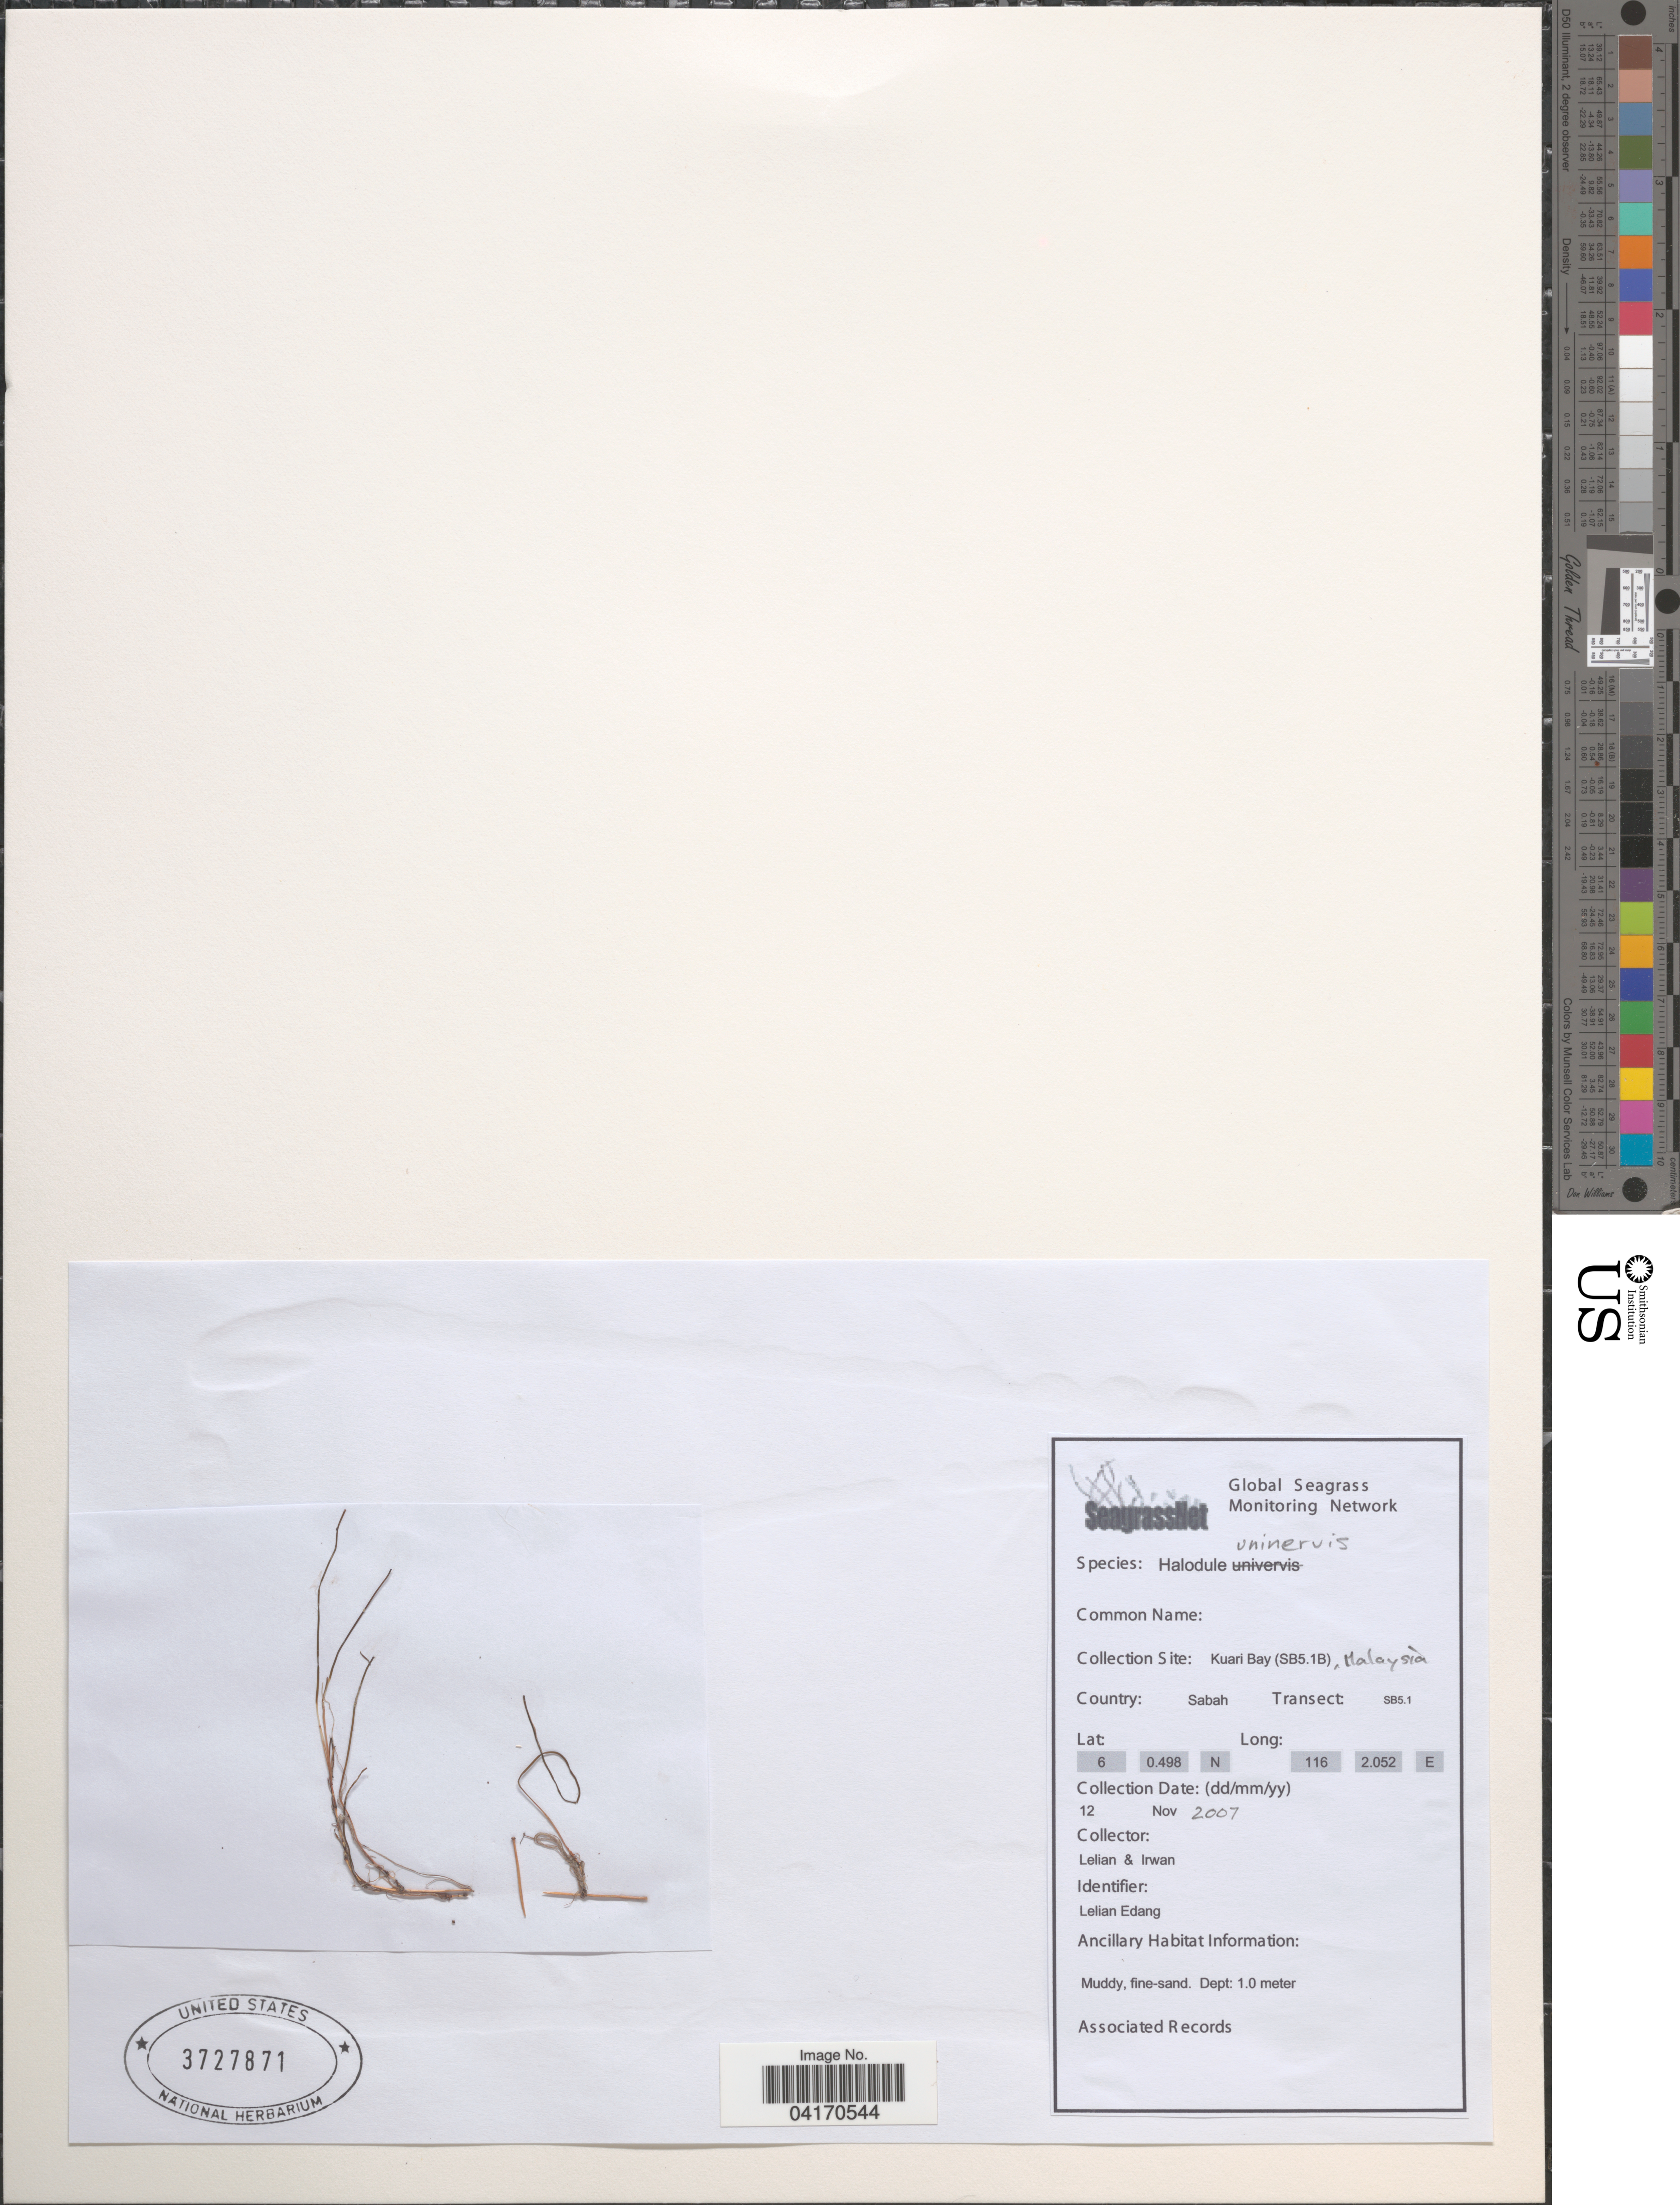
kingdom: Plantae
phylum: Tracheophyta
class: Liliopsida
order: Alismatales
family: Cymodoceaceae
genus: Halodule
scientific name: Halodule uninervis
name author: (Forssk.) Asch.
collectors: Lelian & Irwan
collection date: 2007-11-12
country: Malaysia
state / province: Sabah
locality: Collection Site: Kuari Bay (SB5.1B). Country: Sabah. Transect: SB5.1.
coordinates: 6 0.498, 116 2.052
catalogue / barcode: US 3727871